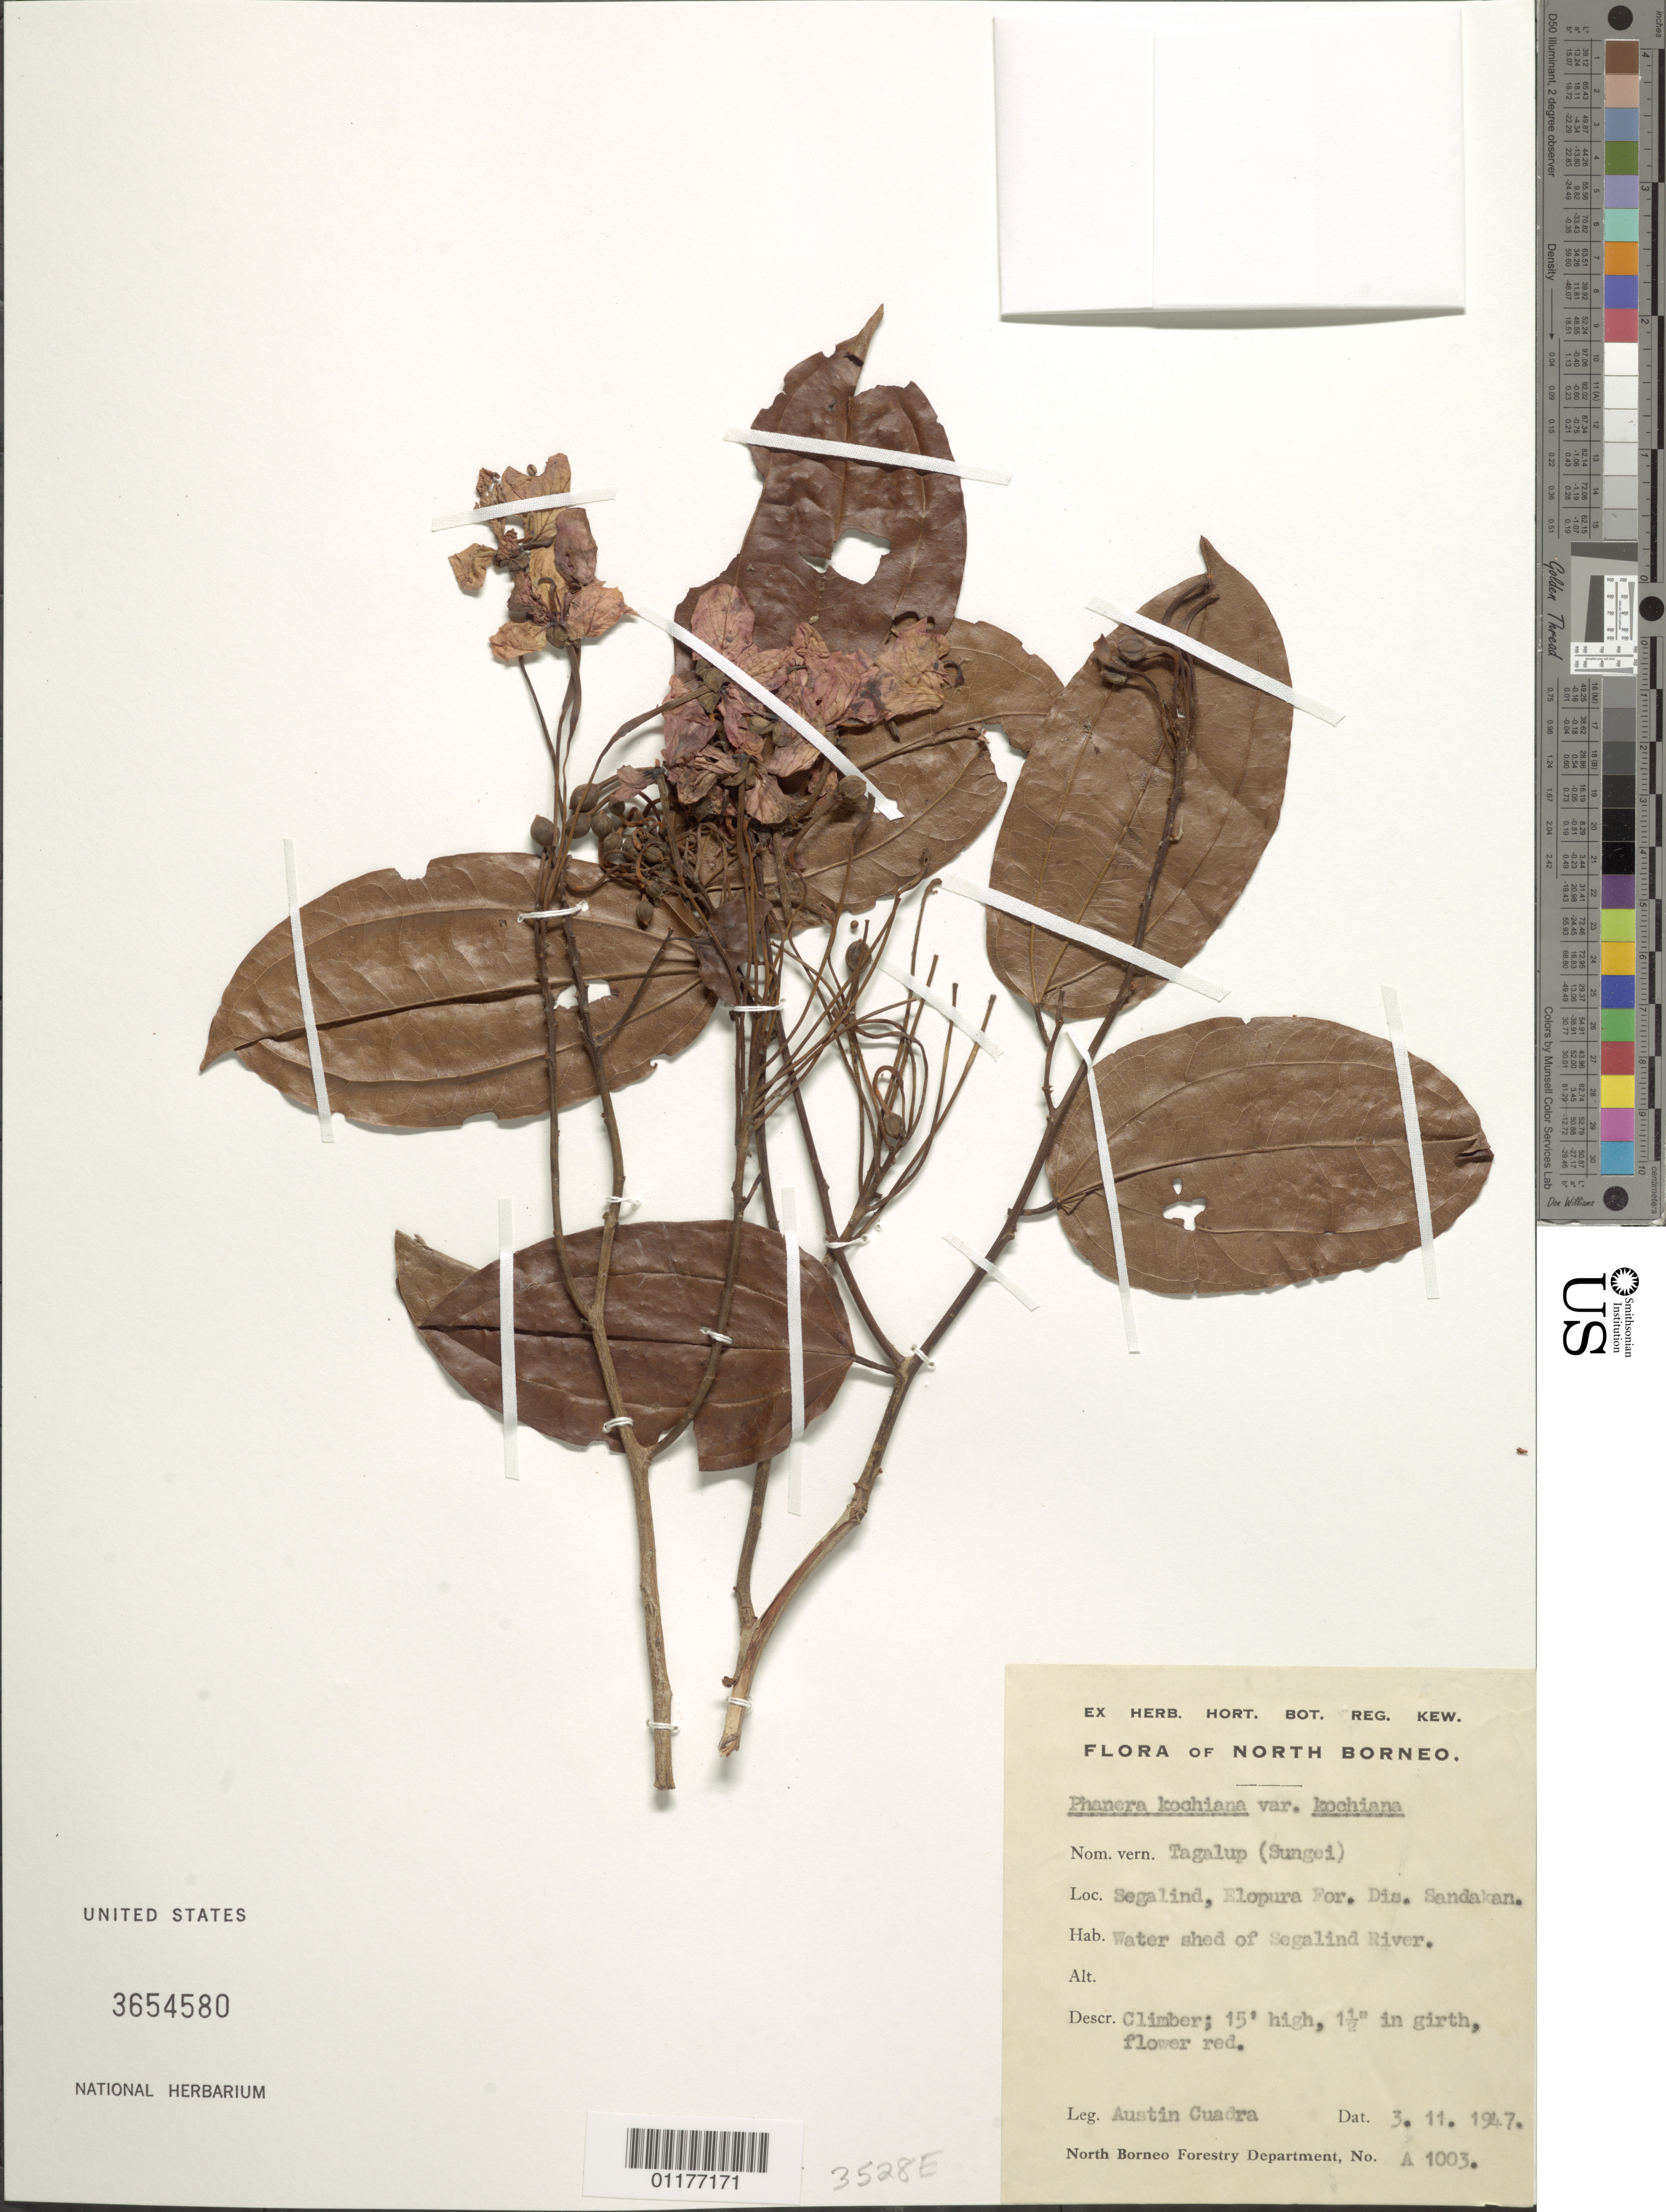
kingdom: Plantae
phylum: Tracheophyta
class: Magnoliopsida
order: Fabales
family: Fabaceae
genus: Phanera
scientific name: Phanera kockiana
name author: (Korth.) Benth.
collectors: A. Cuadra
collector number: A 1003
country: Malaysia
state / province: Sabah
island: Borneo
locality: Segalind, Elopura For., Sandakan, watershed of Sagalind River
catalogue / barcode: US 3654580